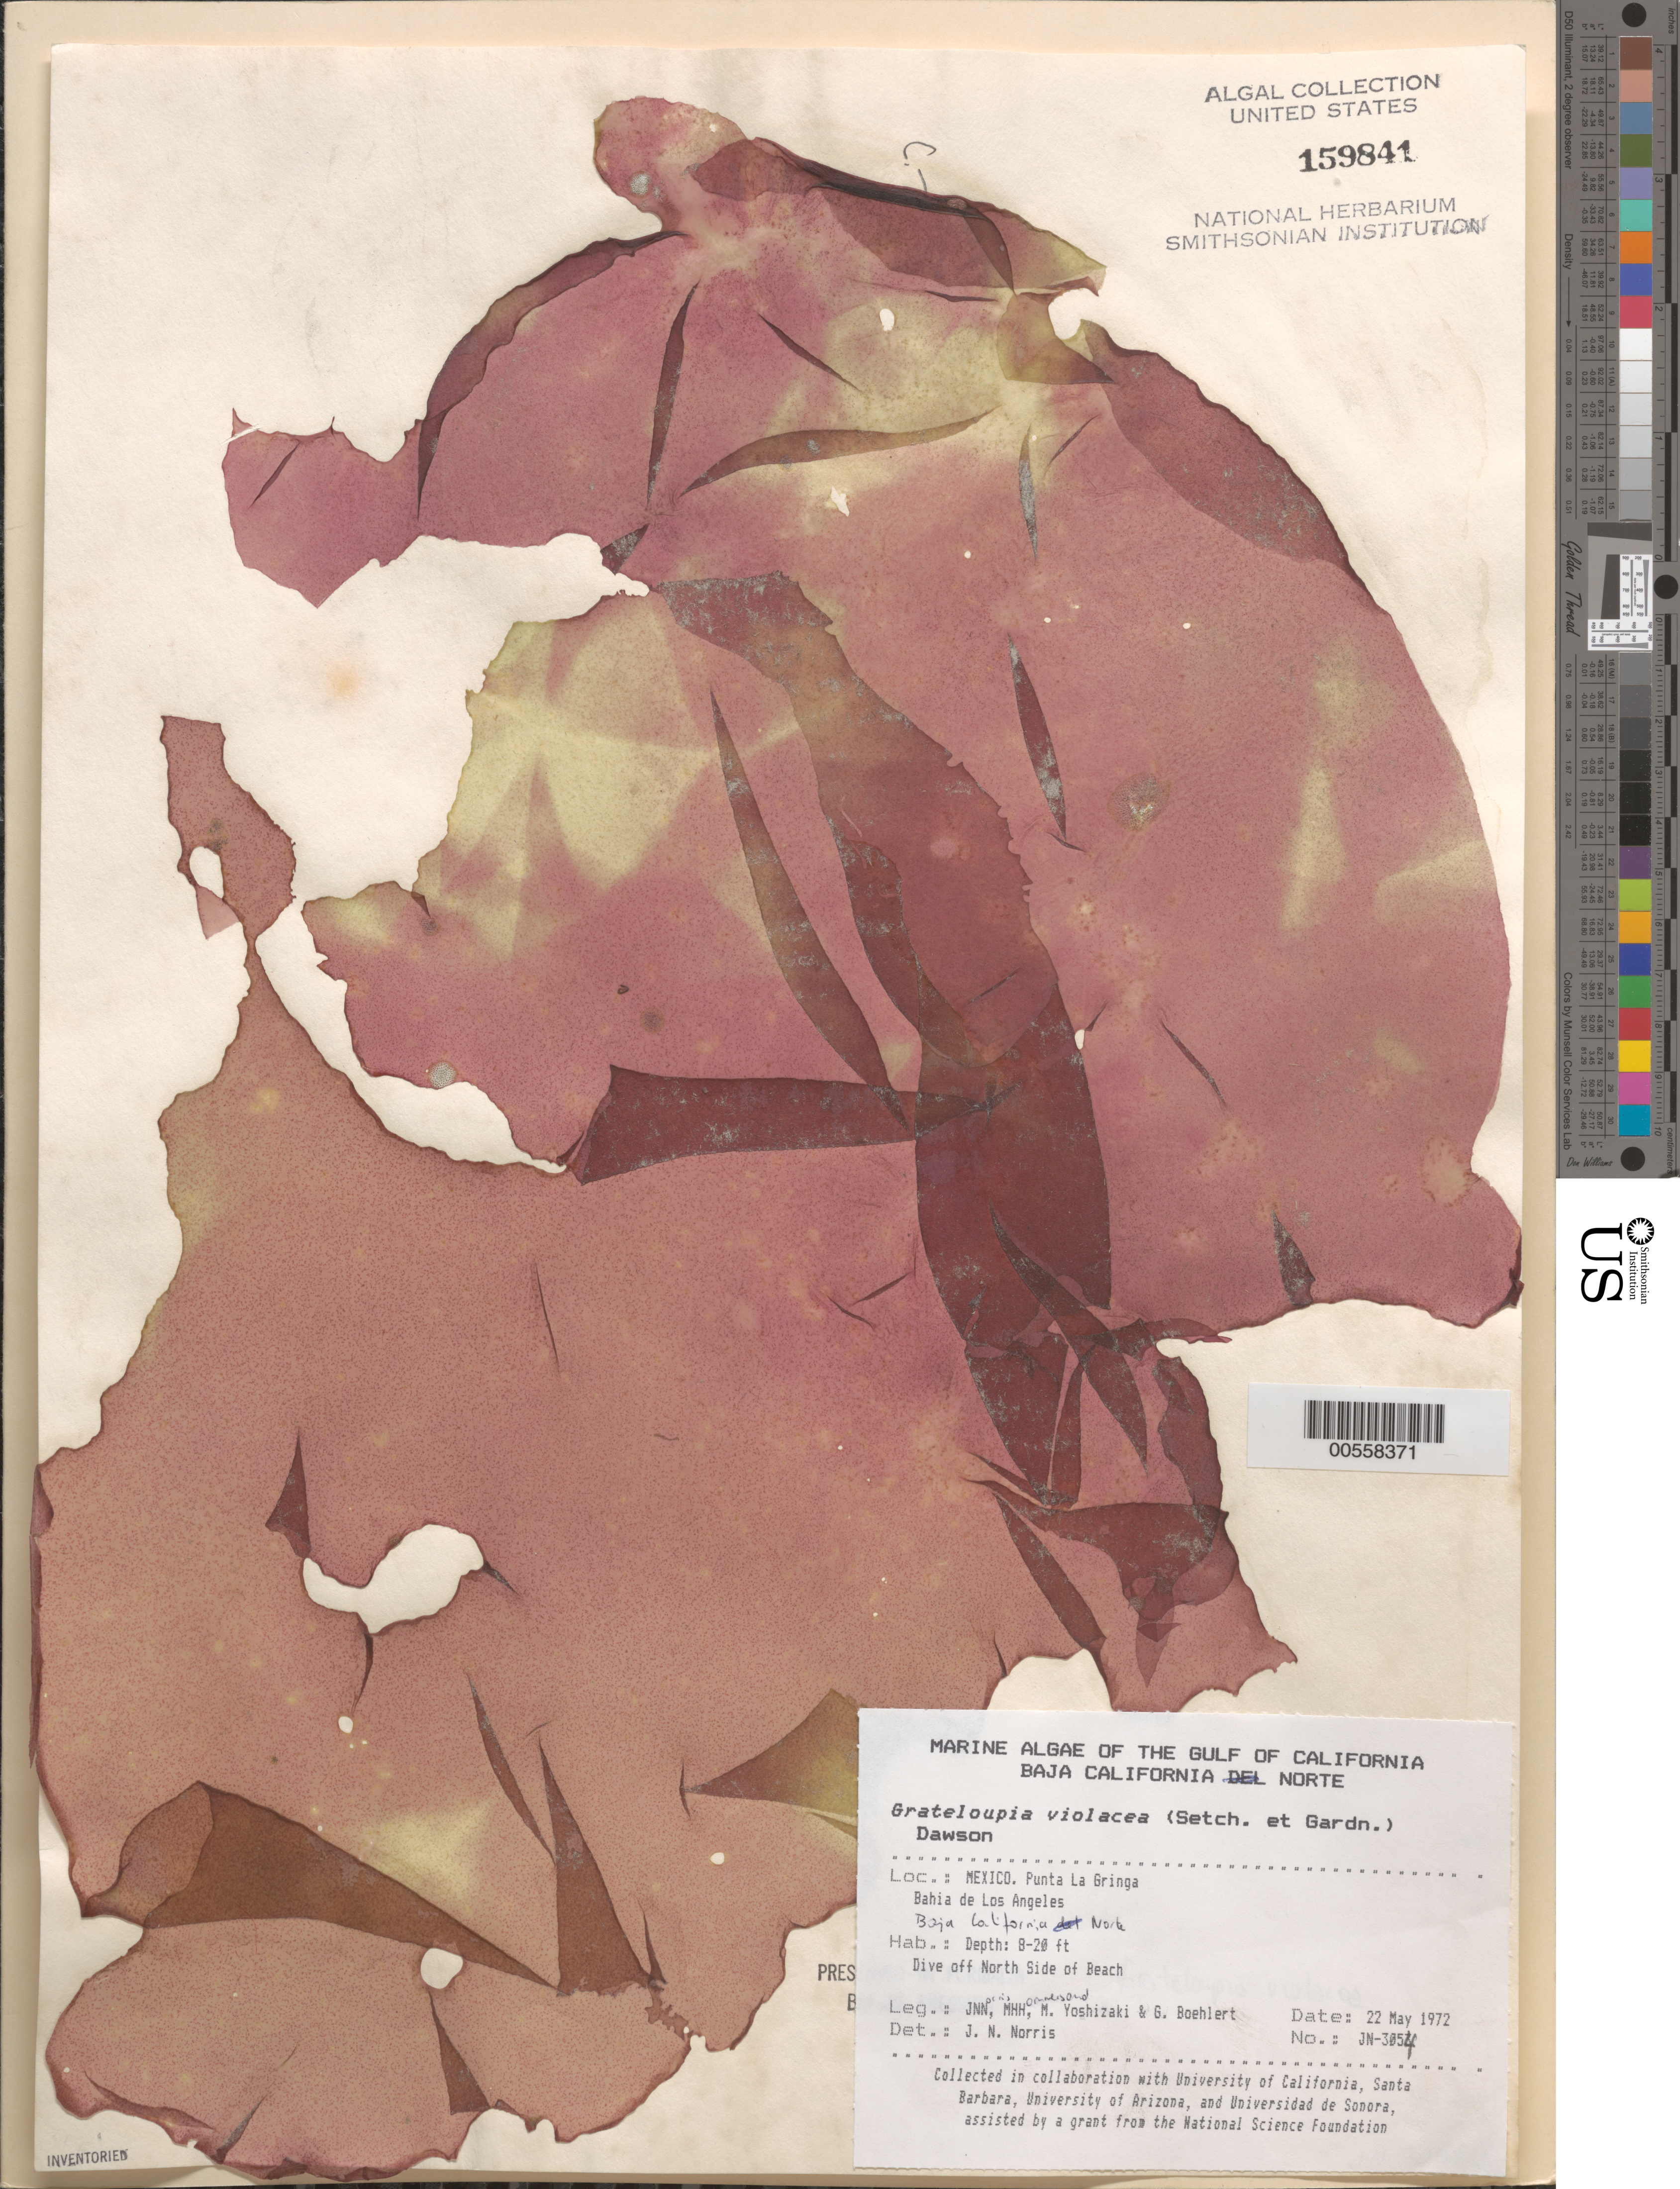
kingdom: Plantae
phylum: Rhodophyta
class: Florideophyceae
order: Halymeniales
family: Halymeniaceae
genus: Grateloupia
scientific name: Grateloupia violacea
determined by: Norris, James N.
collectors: J. N. Norris, M. H. Hommersand, M. Yoshizaki & G. Boehlert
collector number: JN-3054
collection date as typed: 22 May 1972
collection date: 1972-05-22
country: Mexico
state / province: Baja California Norte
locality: Punta La Gringa, Bahia de los Angeles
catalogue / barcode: US 159841